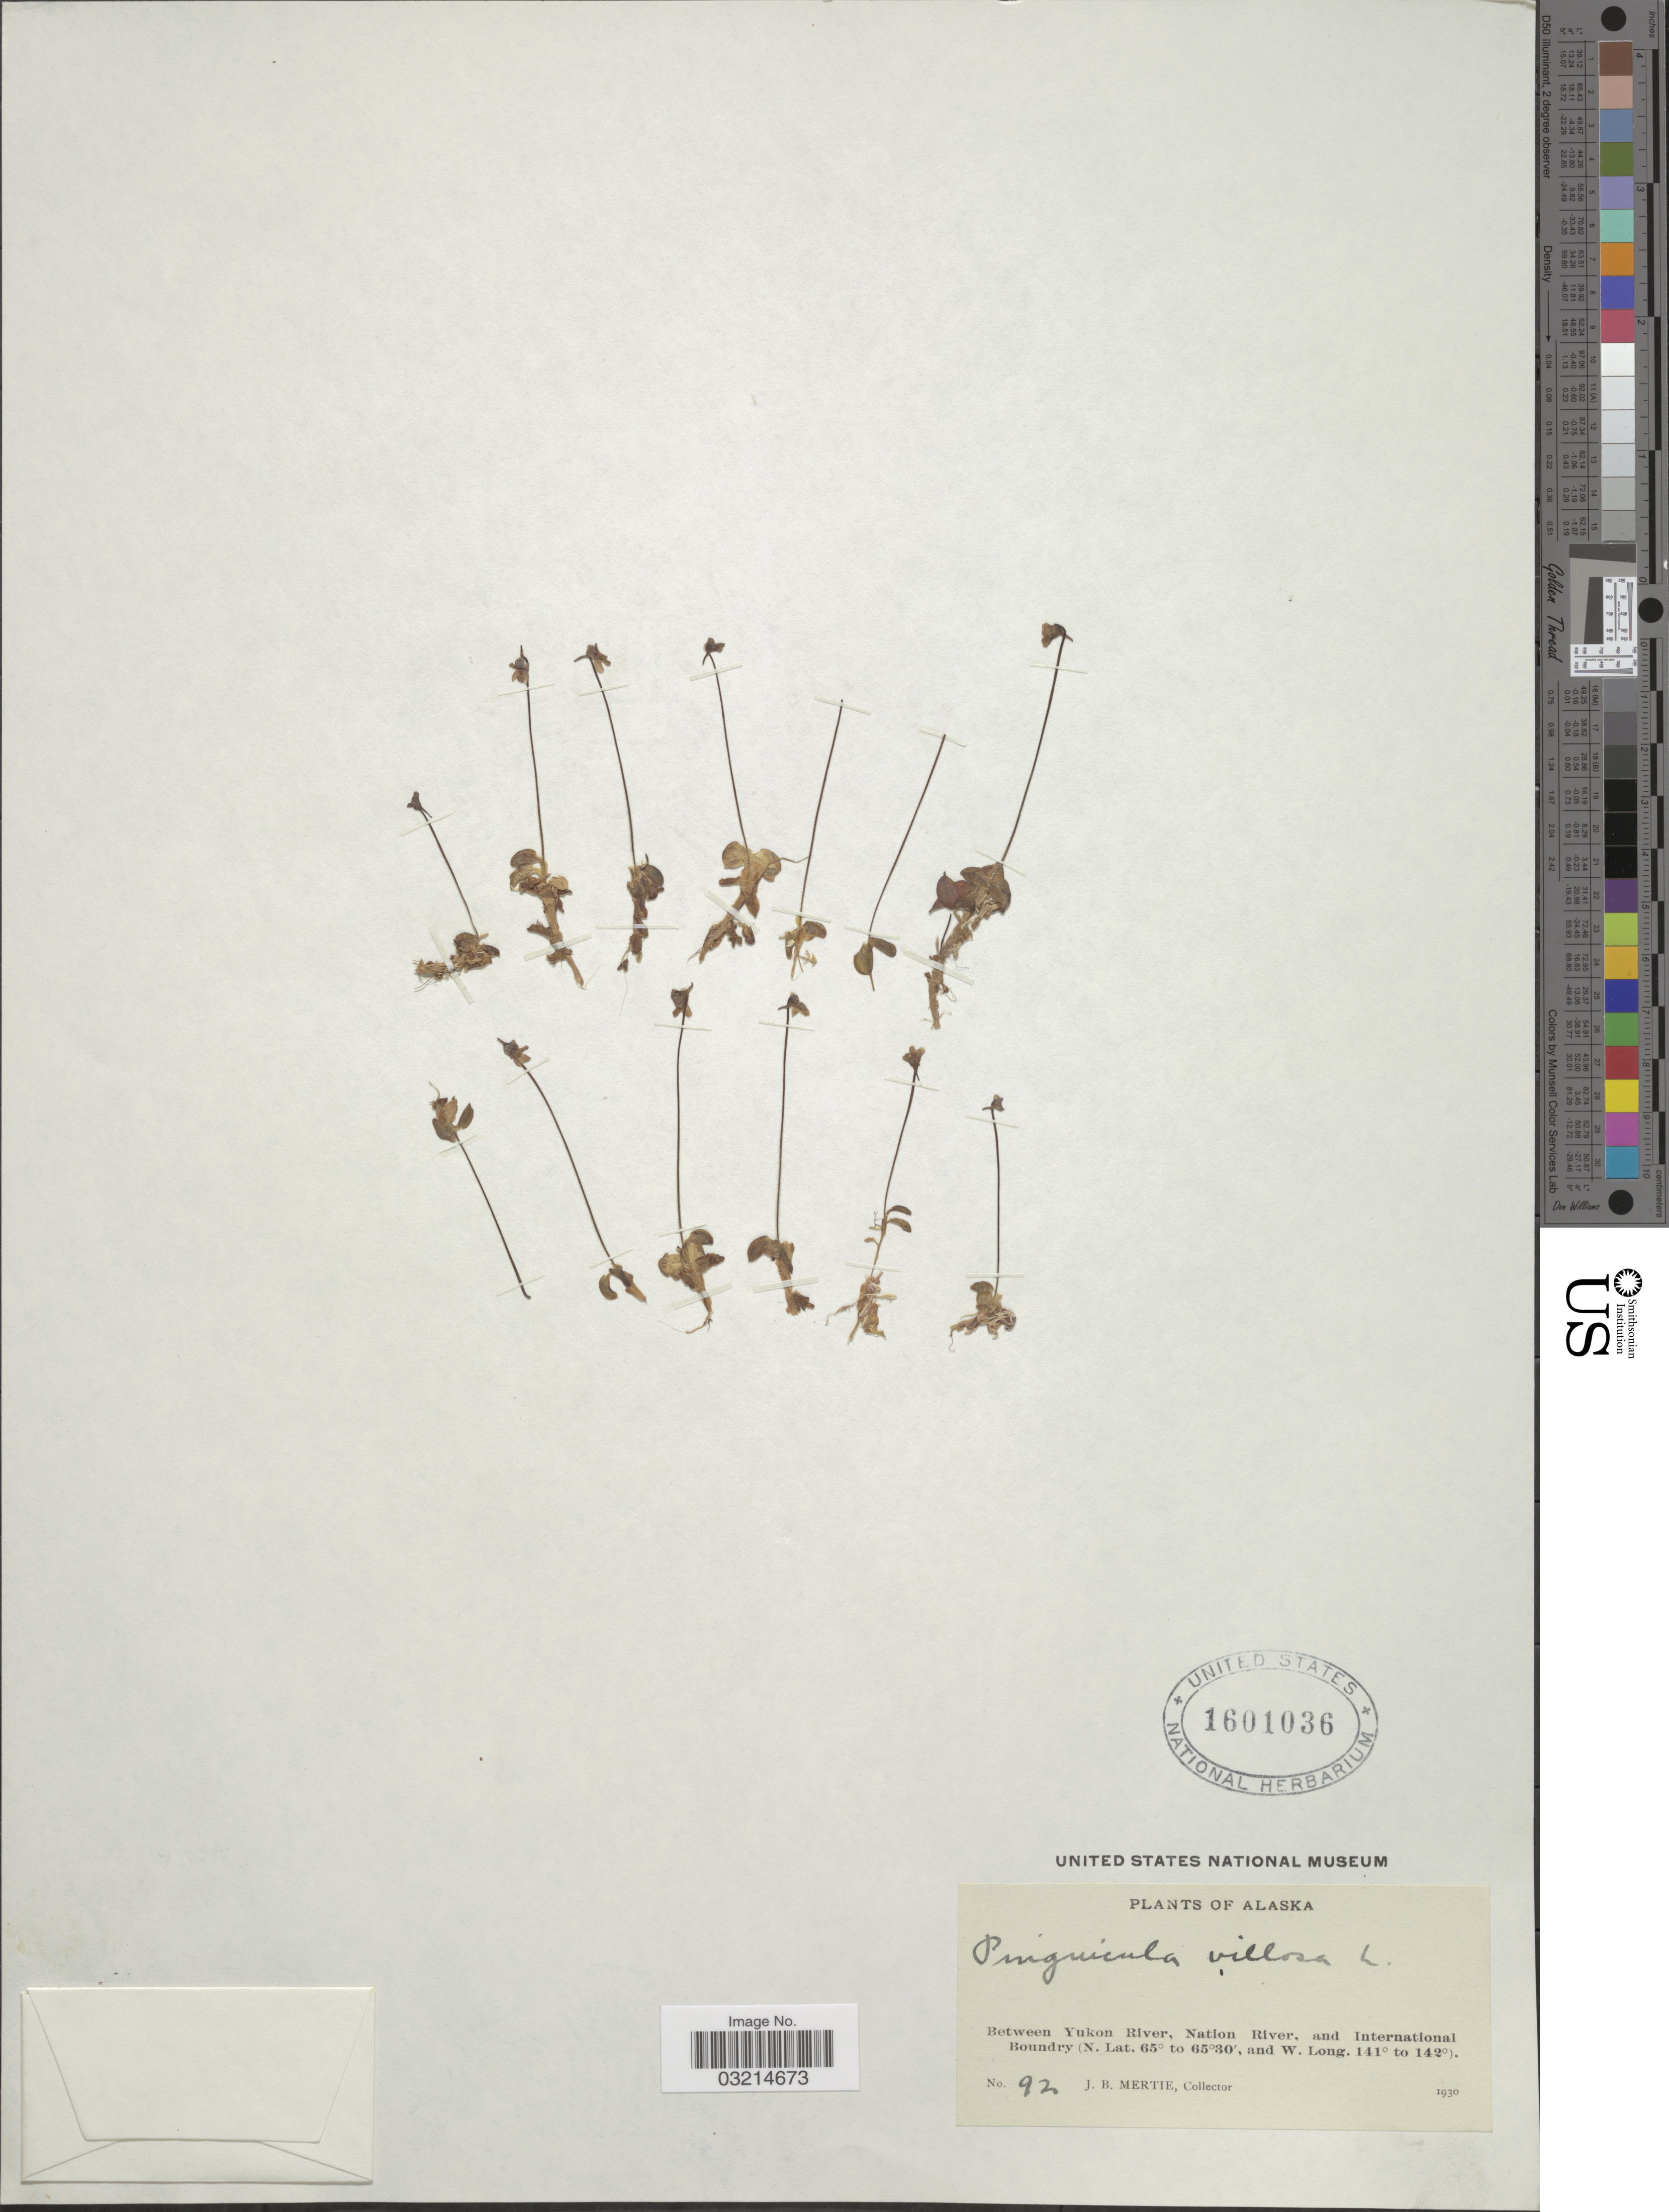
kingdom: Plantae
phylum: Tracheophyta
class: Magnoliopsida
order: Lamiales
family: Lentibulariaceae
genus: Pinguicula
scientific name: Pinguicula villosa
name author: L.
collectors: J. Mertie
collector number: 92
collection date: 1930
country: United States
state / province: Alaska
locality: Between Yukon River, Nation River, and International Boundary.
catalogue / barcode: US 1601036